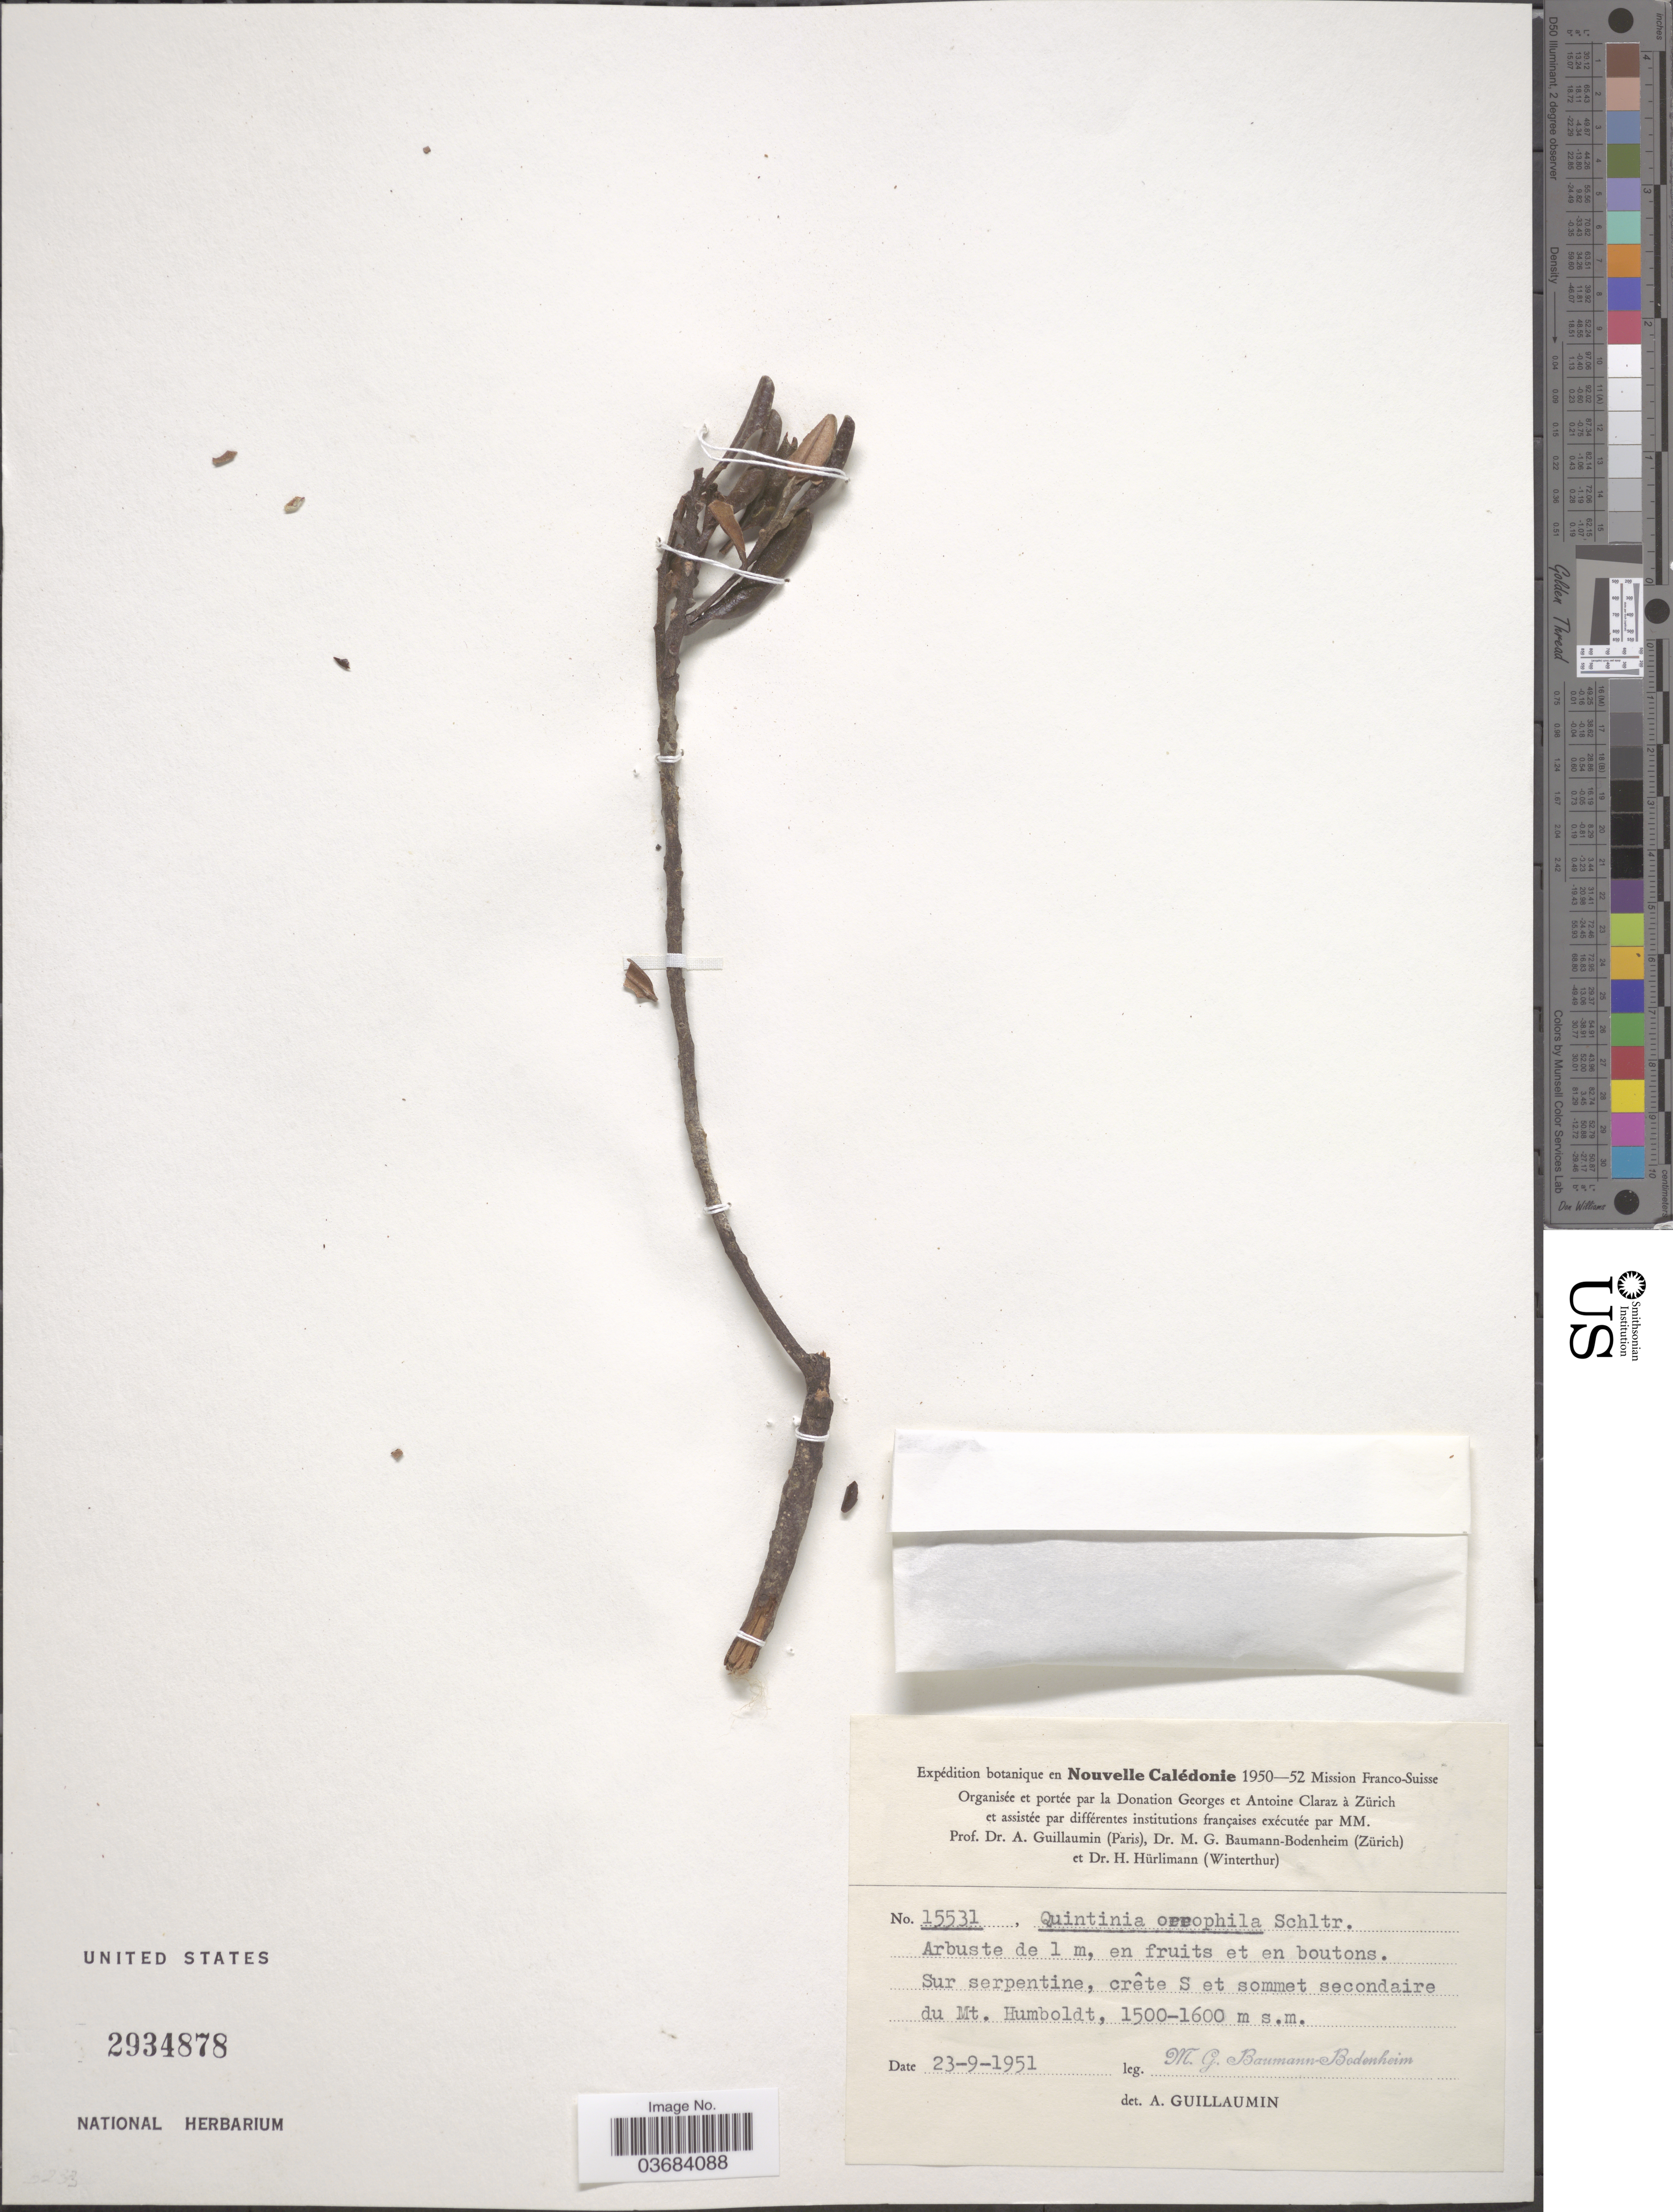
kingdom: Plantae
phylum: Tracheophyta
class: Magnoliopsida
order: Paracryphiales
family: Paracryphiaceae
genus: Quintinia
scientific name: Quintinia oreophila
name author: (Schltr.) Schltr.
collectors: M. G. Baumann-Bodenheim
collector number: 15531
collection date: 1951-09-23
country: New Caledonia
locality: Expédition botanique en Nouvelle Calédonie 1950-52 Mission Franco-Suisse. Sur serpentine, crête S et sommet secondaire du Mt. Humboldt.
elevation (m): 1500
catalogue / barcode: US 2934878